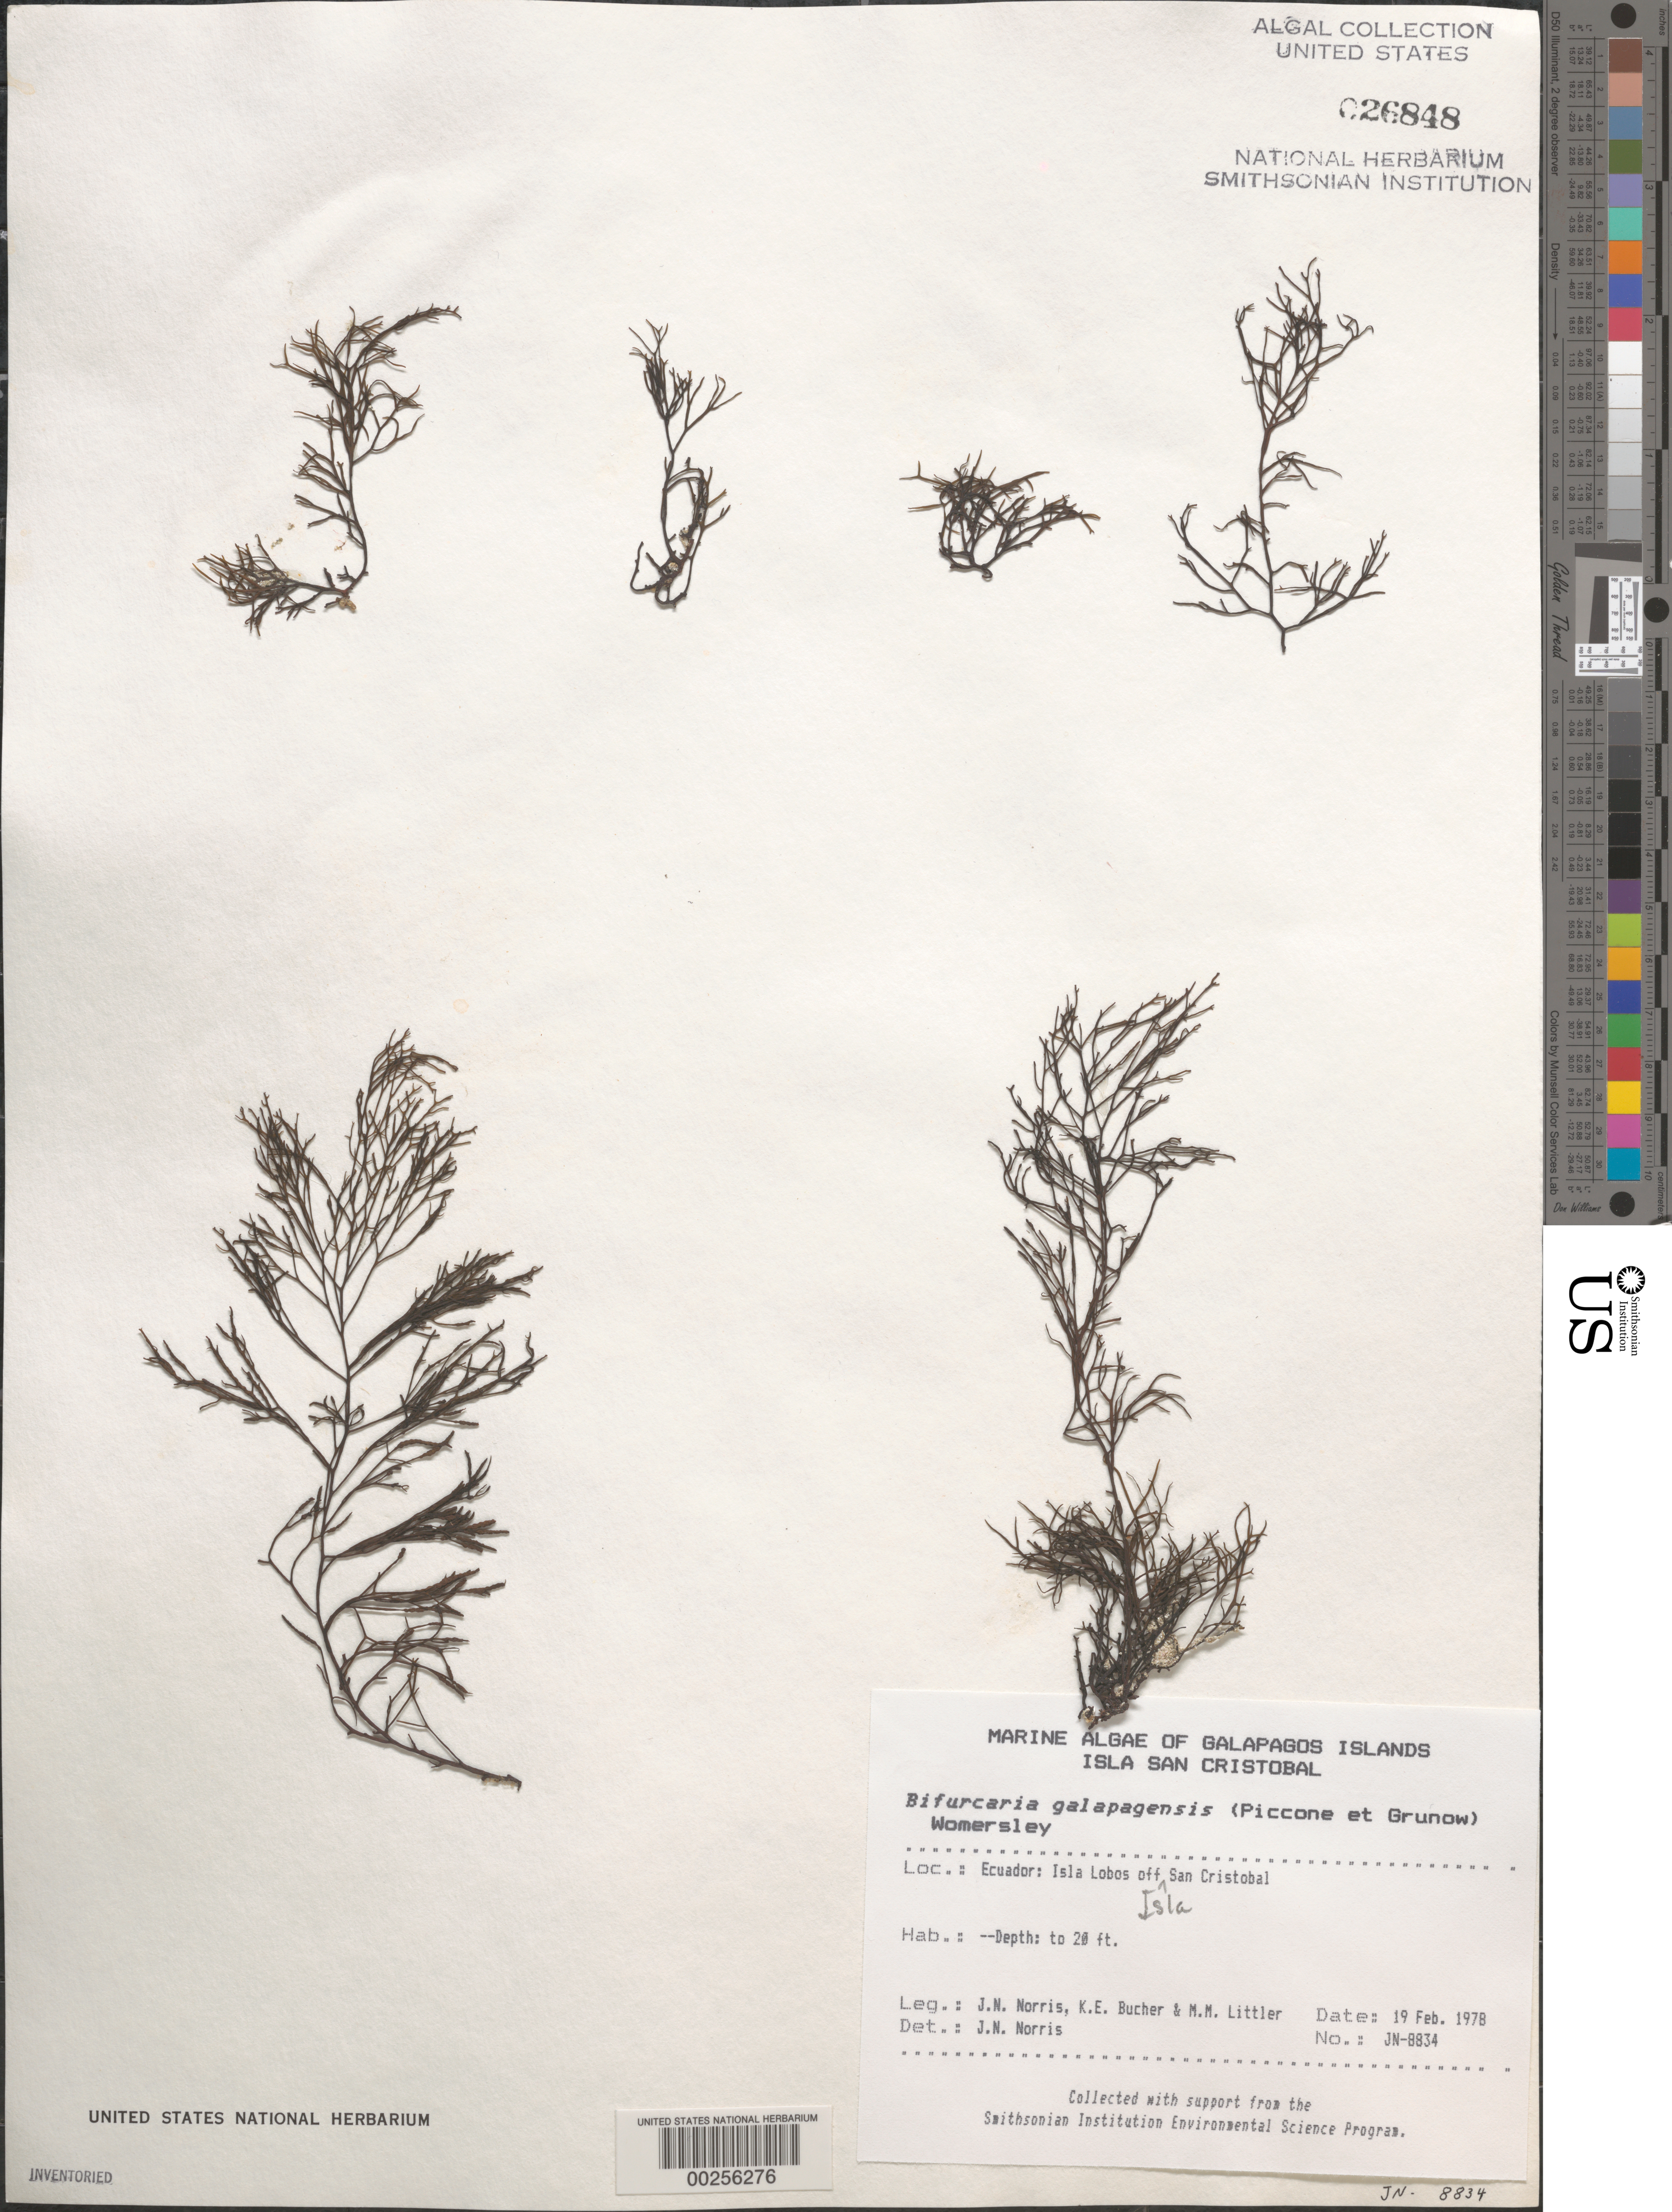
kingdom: Chromista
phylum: Ochrophyta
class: Phaeophyceae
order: Fucales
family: Sargassaceae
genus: Bifurcaria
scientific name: Bifurcaria galapagensis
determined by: Norris, James N.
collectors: J. N. Norris, K. E. Bucher & M. M. Littler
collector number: JN-8834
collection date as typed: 19 Feb 1978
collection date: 1978-02-19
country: Ecuador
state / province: Colón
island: Lobos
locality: Off Isla San Cristóbal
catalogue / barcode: US 26848